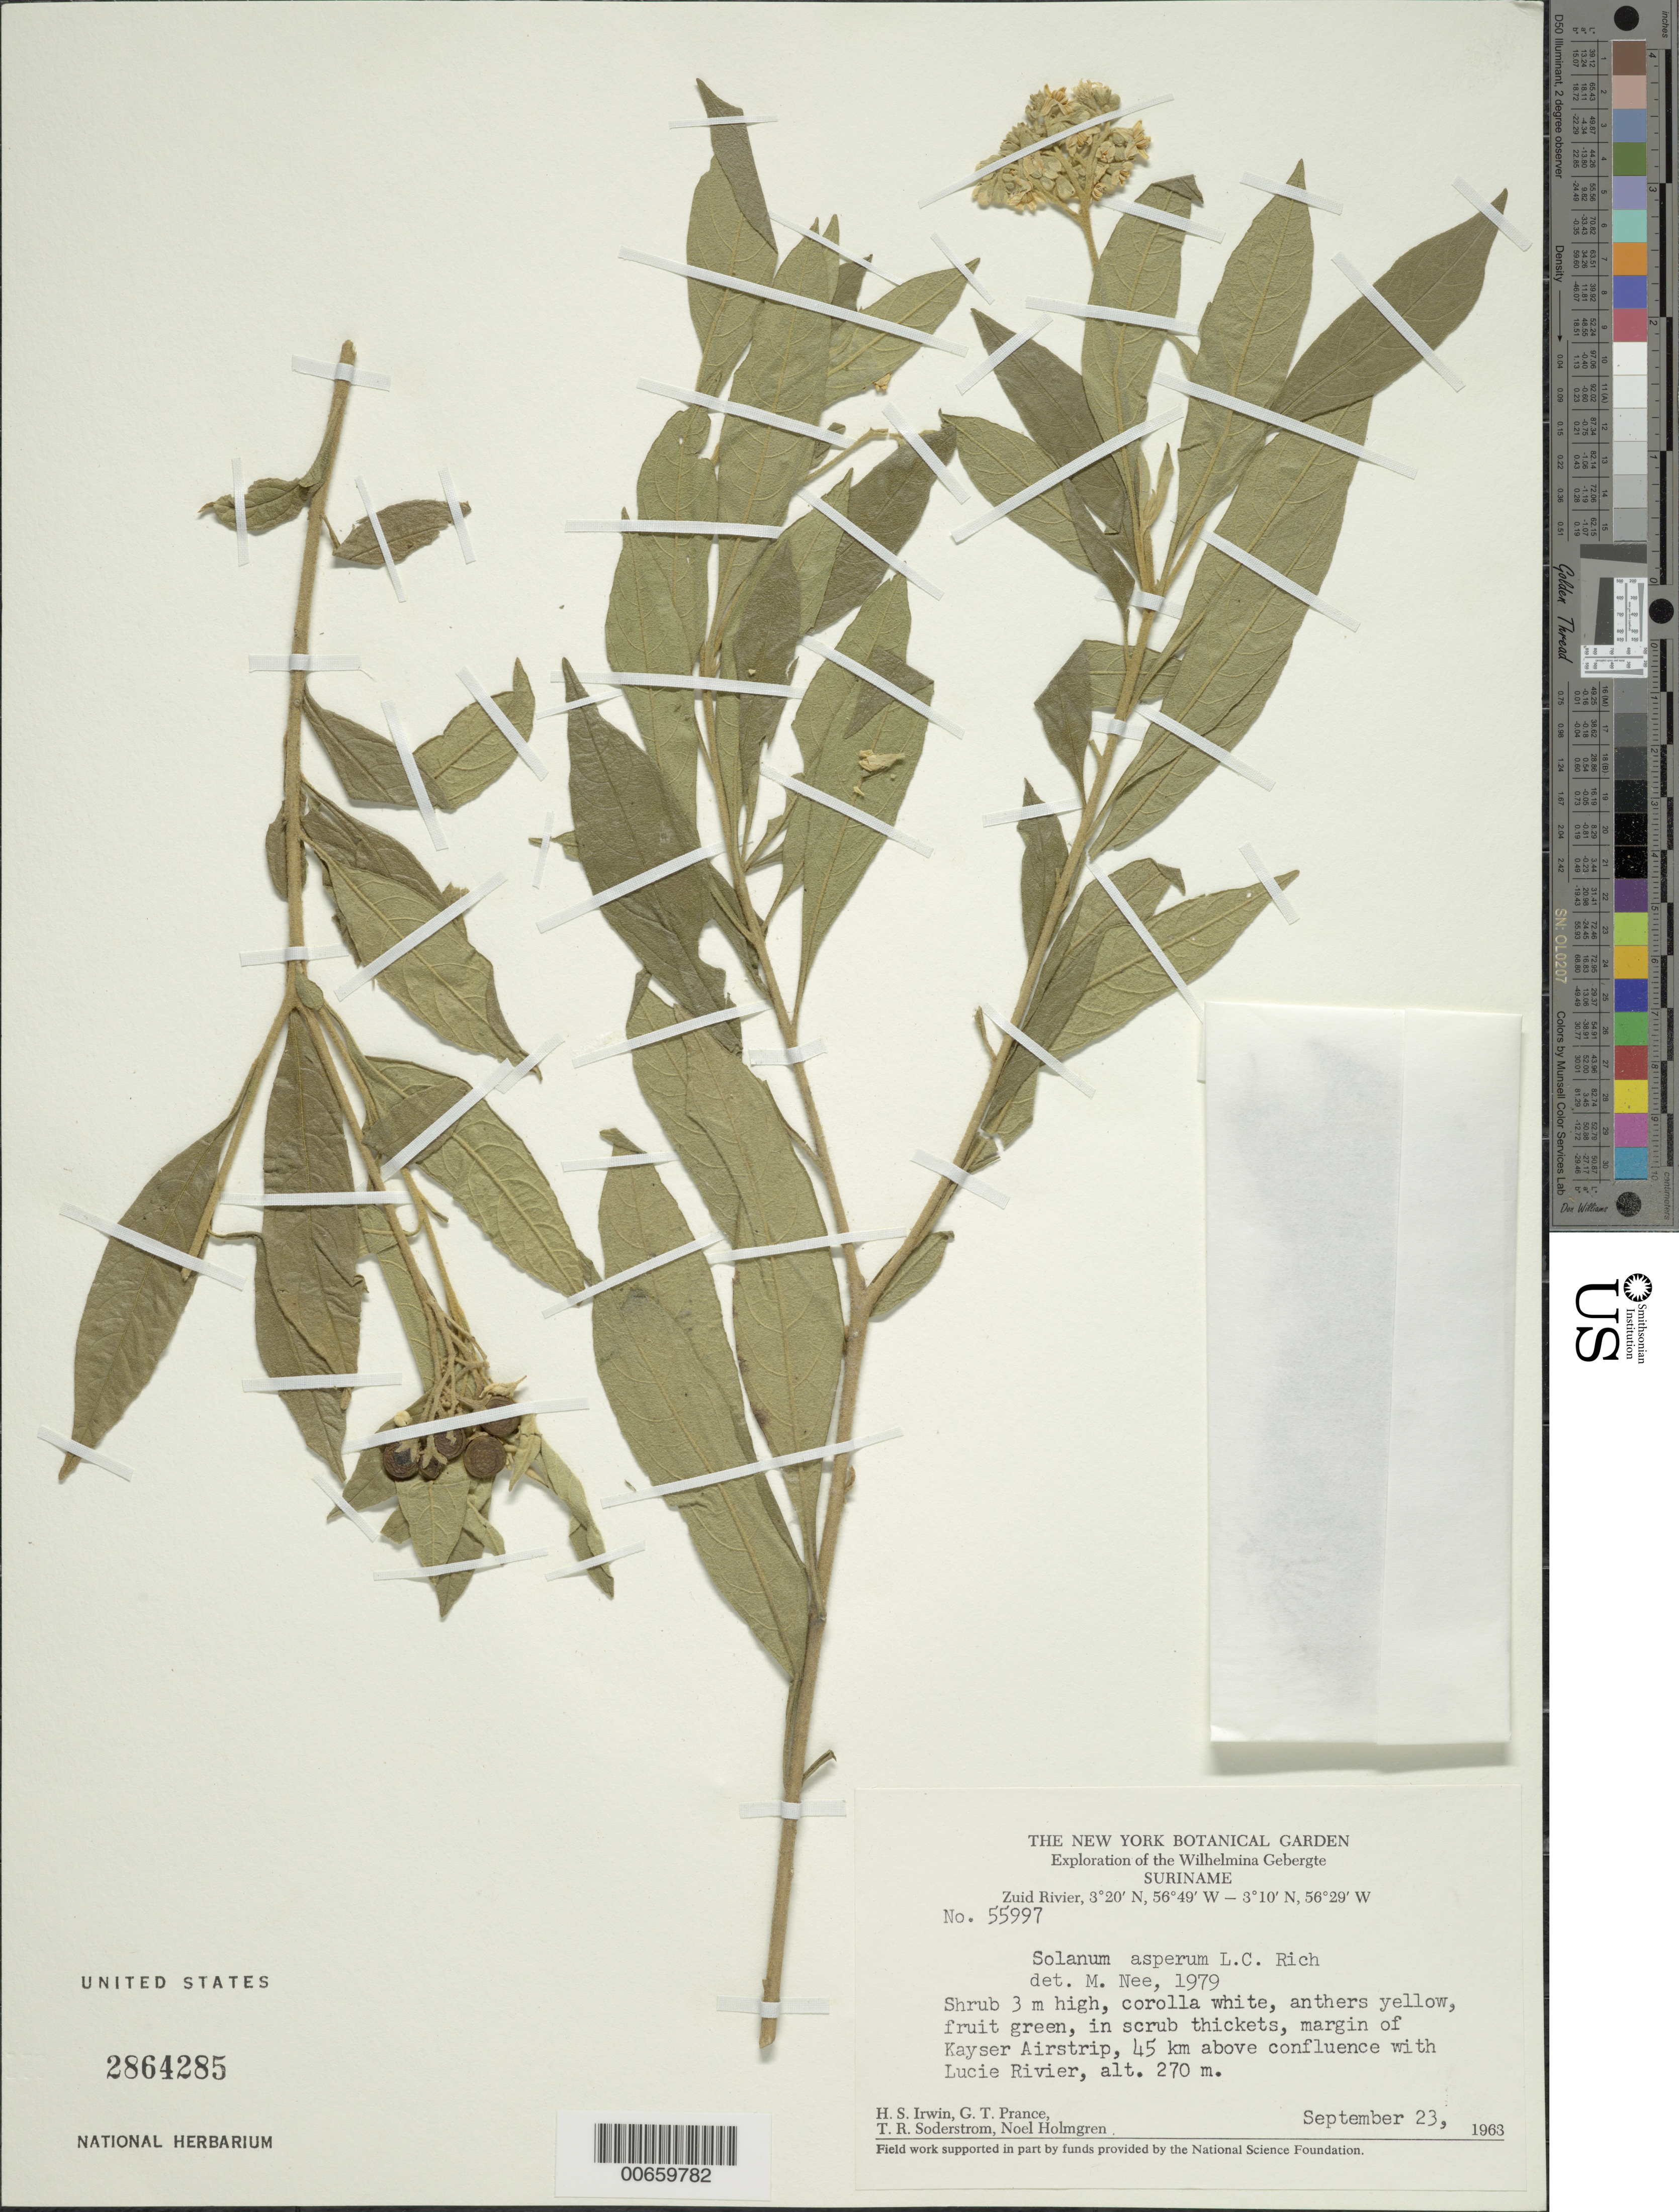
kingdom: Plantae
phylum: Tracheophyta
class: Magnoliopsida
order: Solanales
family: Solanaceae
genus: Solanum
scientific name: Solanum asperum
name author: Rich.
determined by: Nee, Michael H.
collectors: H. Irwin, P. K. Holmgren, G. T. Prance & T. R. Soderstrom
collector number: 55997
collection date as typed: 9 Sep 1963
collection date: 1963-09-09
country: Suriname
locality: Kayser Airstrip, Zuid River, 45 km above confl. with Lucie R., Wilhelmina Gebergte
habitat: scrub thickets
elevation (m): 270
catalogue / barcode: US 2864285